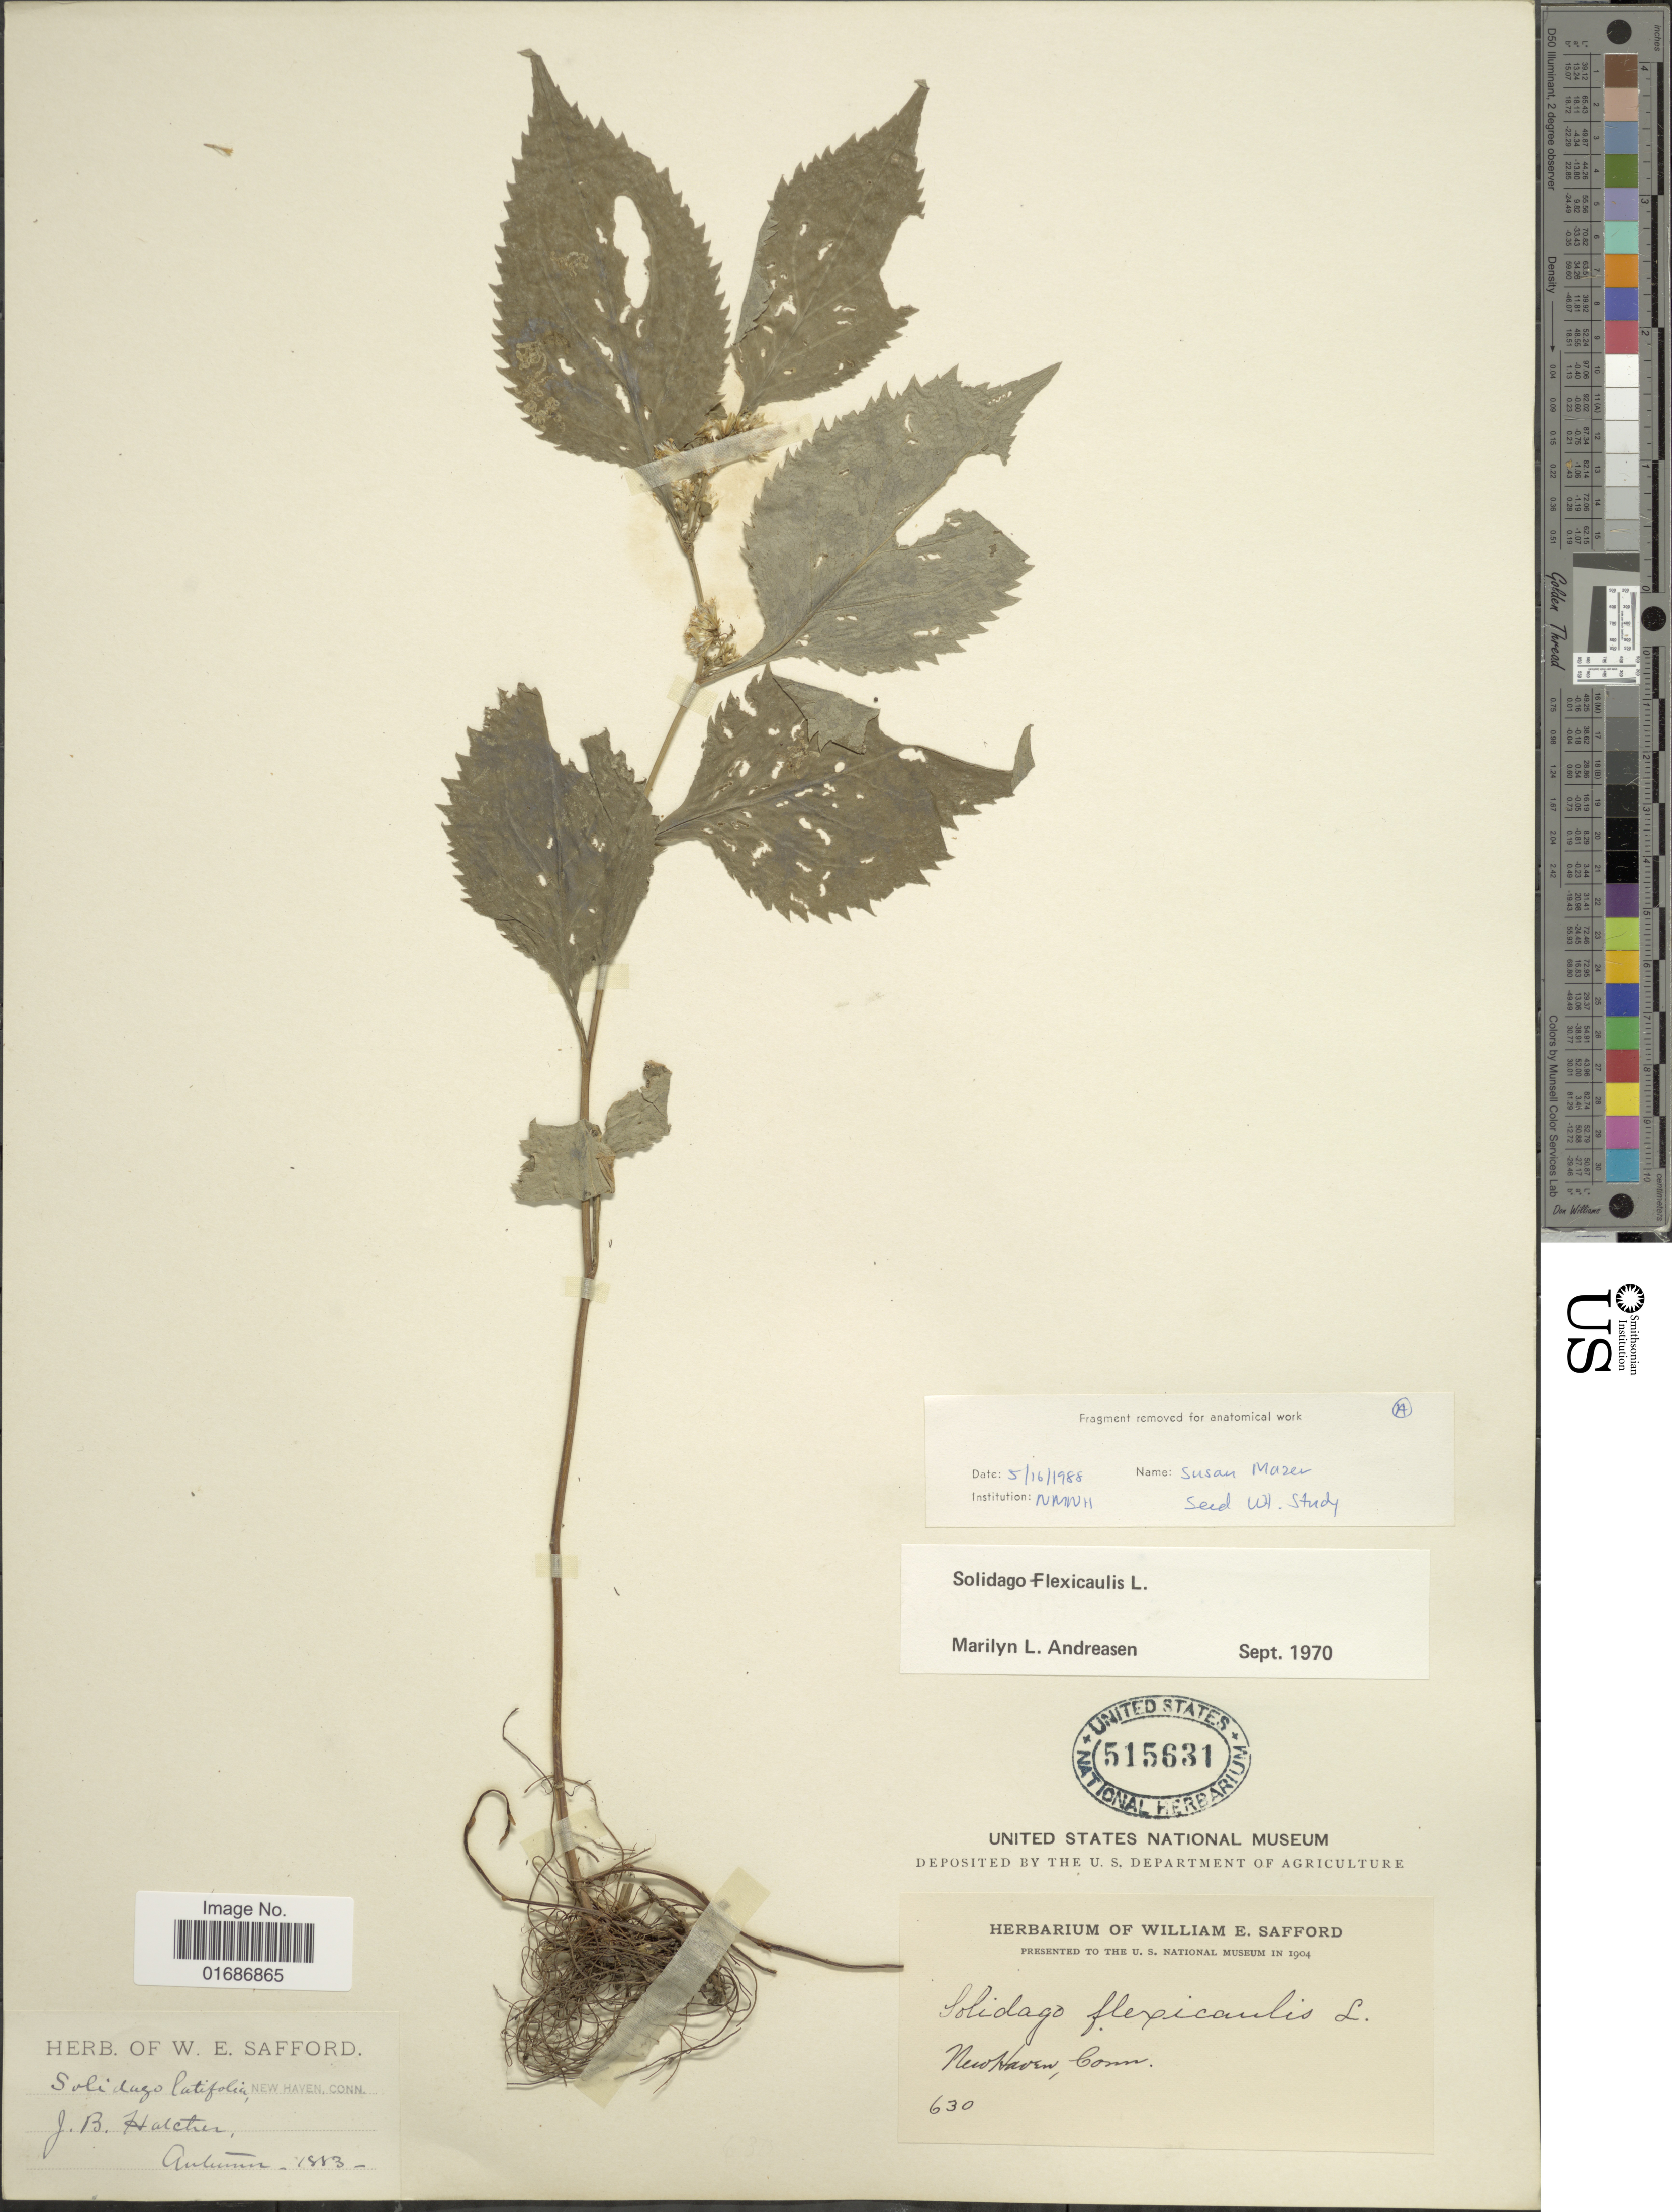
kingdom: Plantae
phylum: Tracheophyta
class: Magnoliopsida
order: Asterales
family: Asteraceae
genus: Solidago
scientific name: Solidago flexicaulis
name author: L.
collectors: J. Halcter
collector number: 630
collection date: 1883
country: United States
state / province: Connecticut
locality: New Haven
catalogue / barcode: US 515631